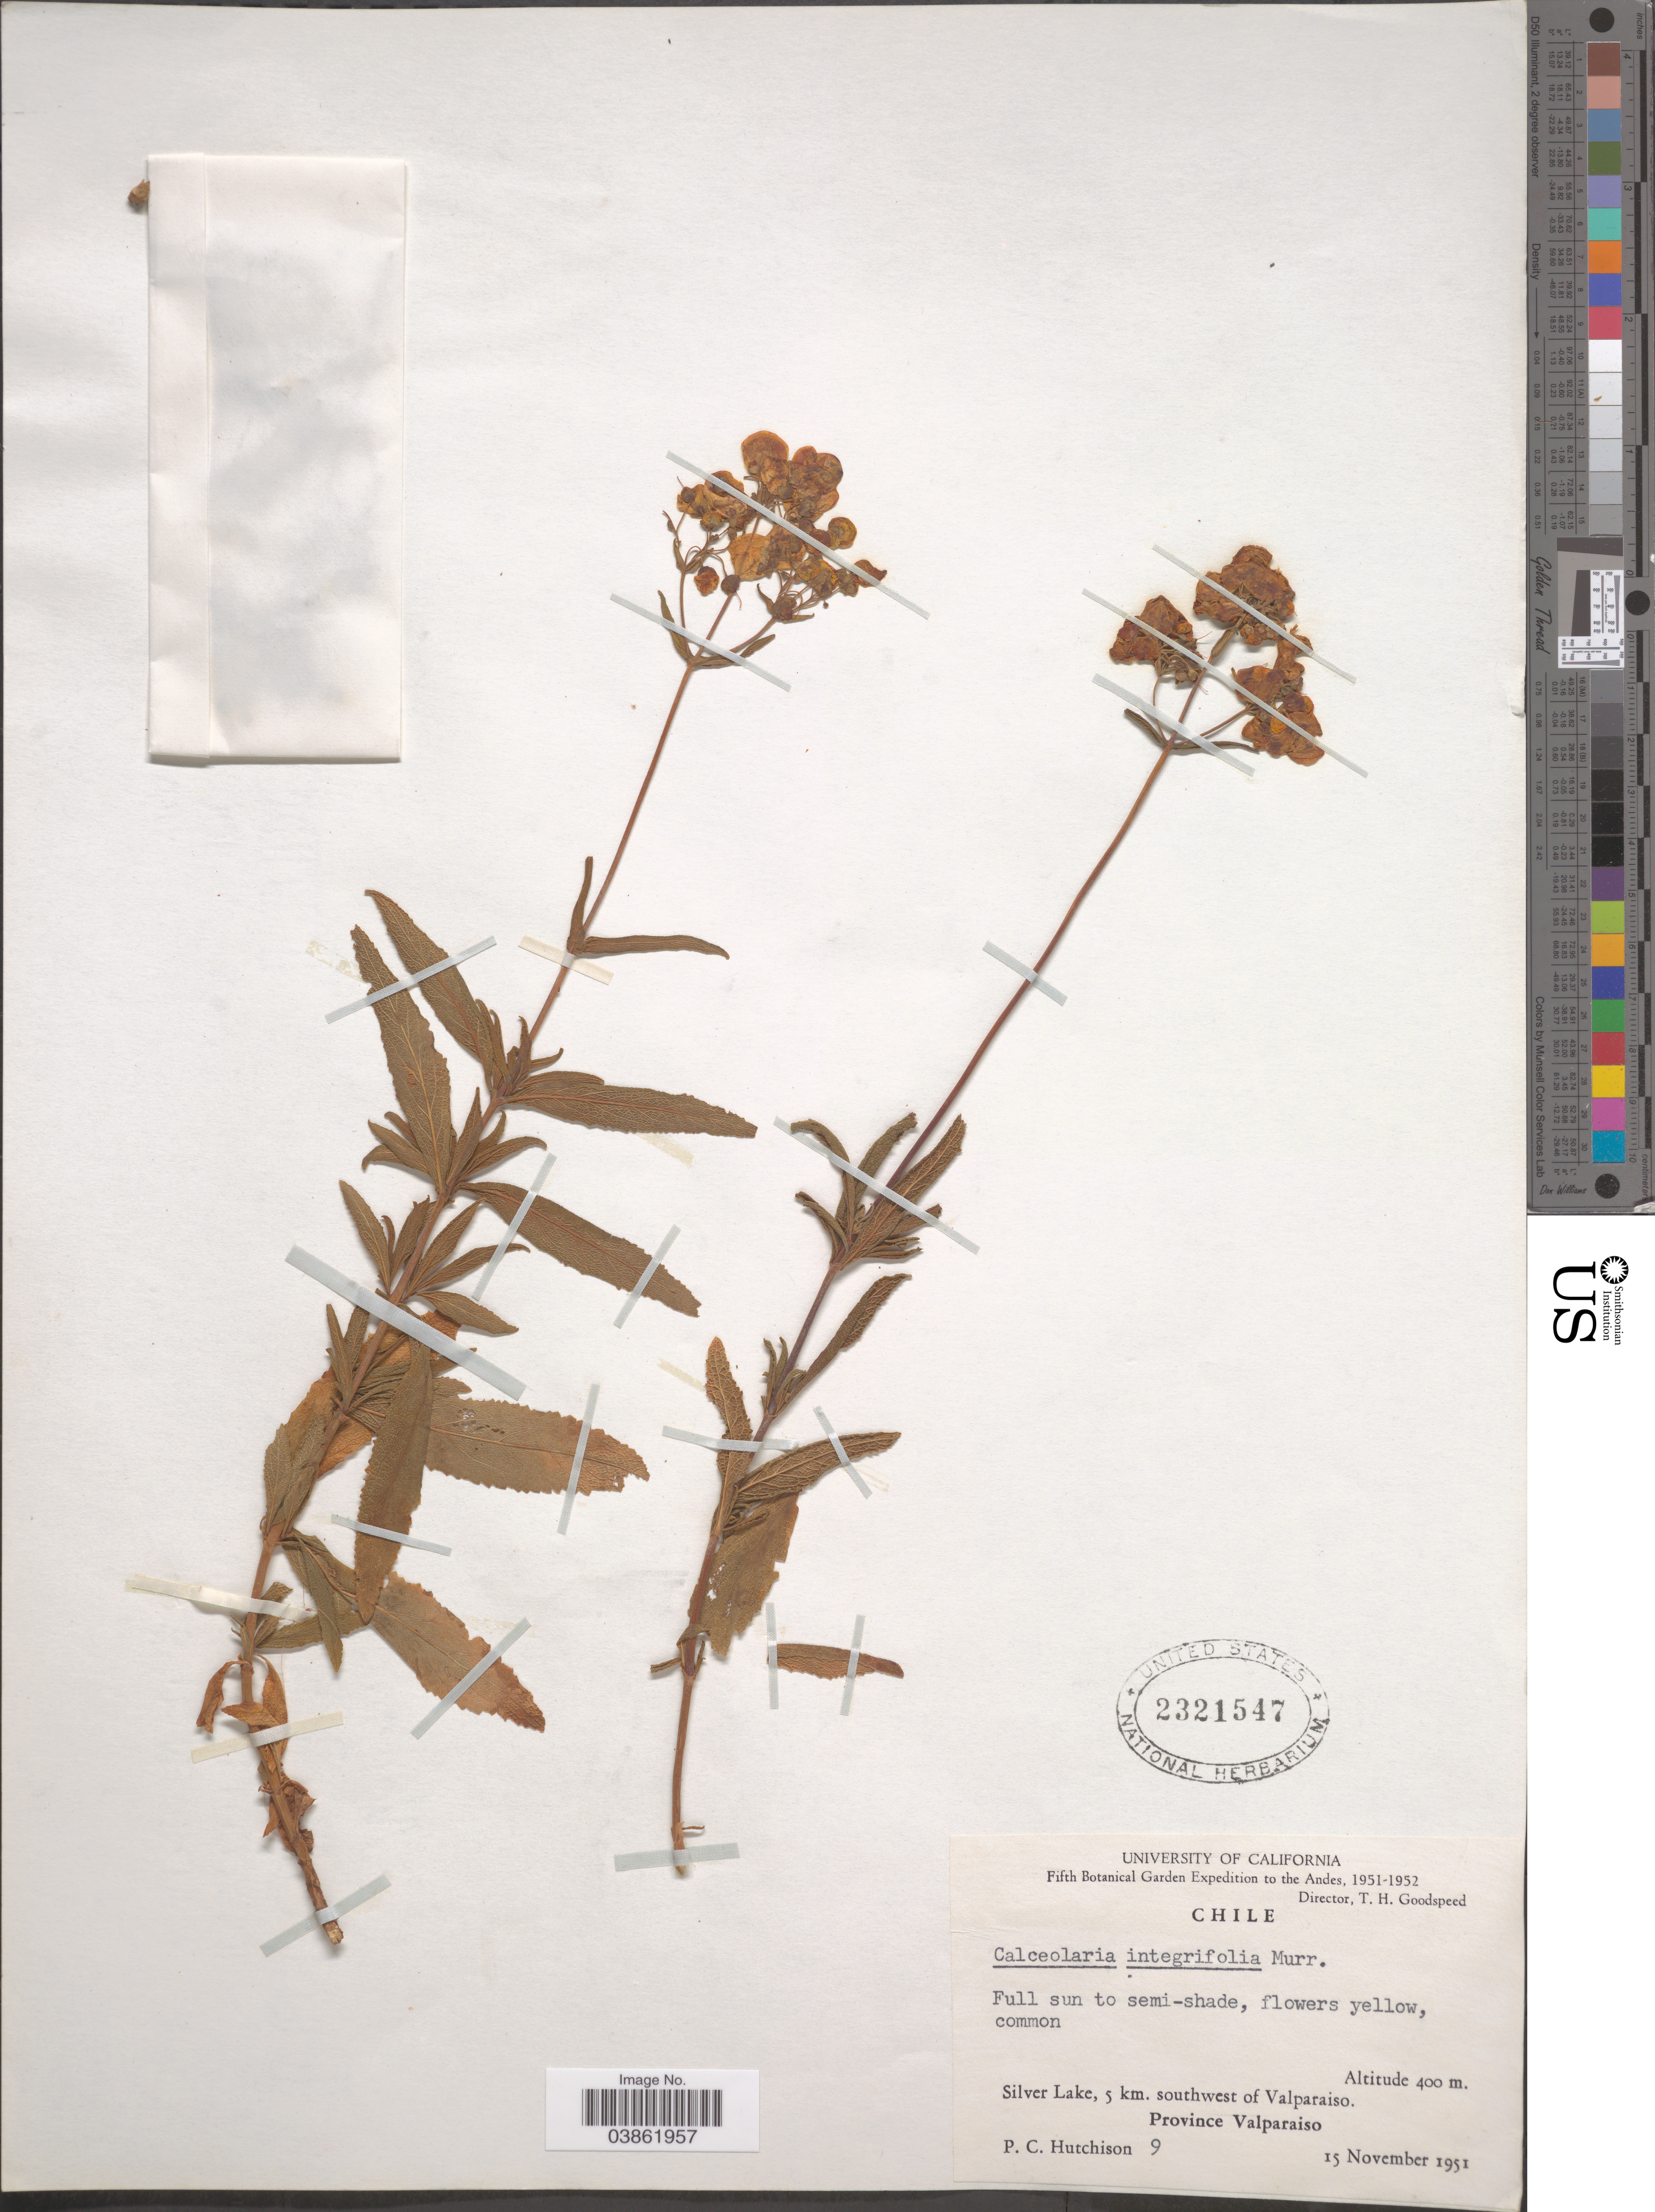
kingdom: Plantae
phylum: Tracheophyta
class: Magnoliopsida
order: Lamiales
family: Calceolariaceae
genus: Calceolaria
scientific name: Calceolaria integrifolia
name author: L.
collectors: P. C. Hutchison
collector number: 9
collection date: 1951-11-15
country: Chile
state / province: Valparaíso (V)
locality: The Andes. Silver Lake, 5 km. southwest of Valparaiso. Province Valparaiso.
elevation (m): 400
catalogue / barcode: US 2321547